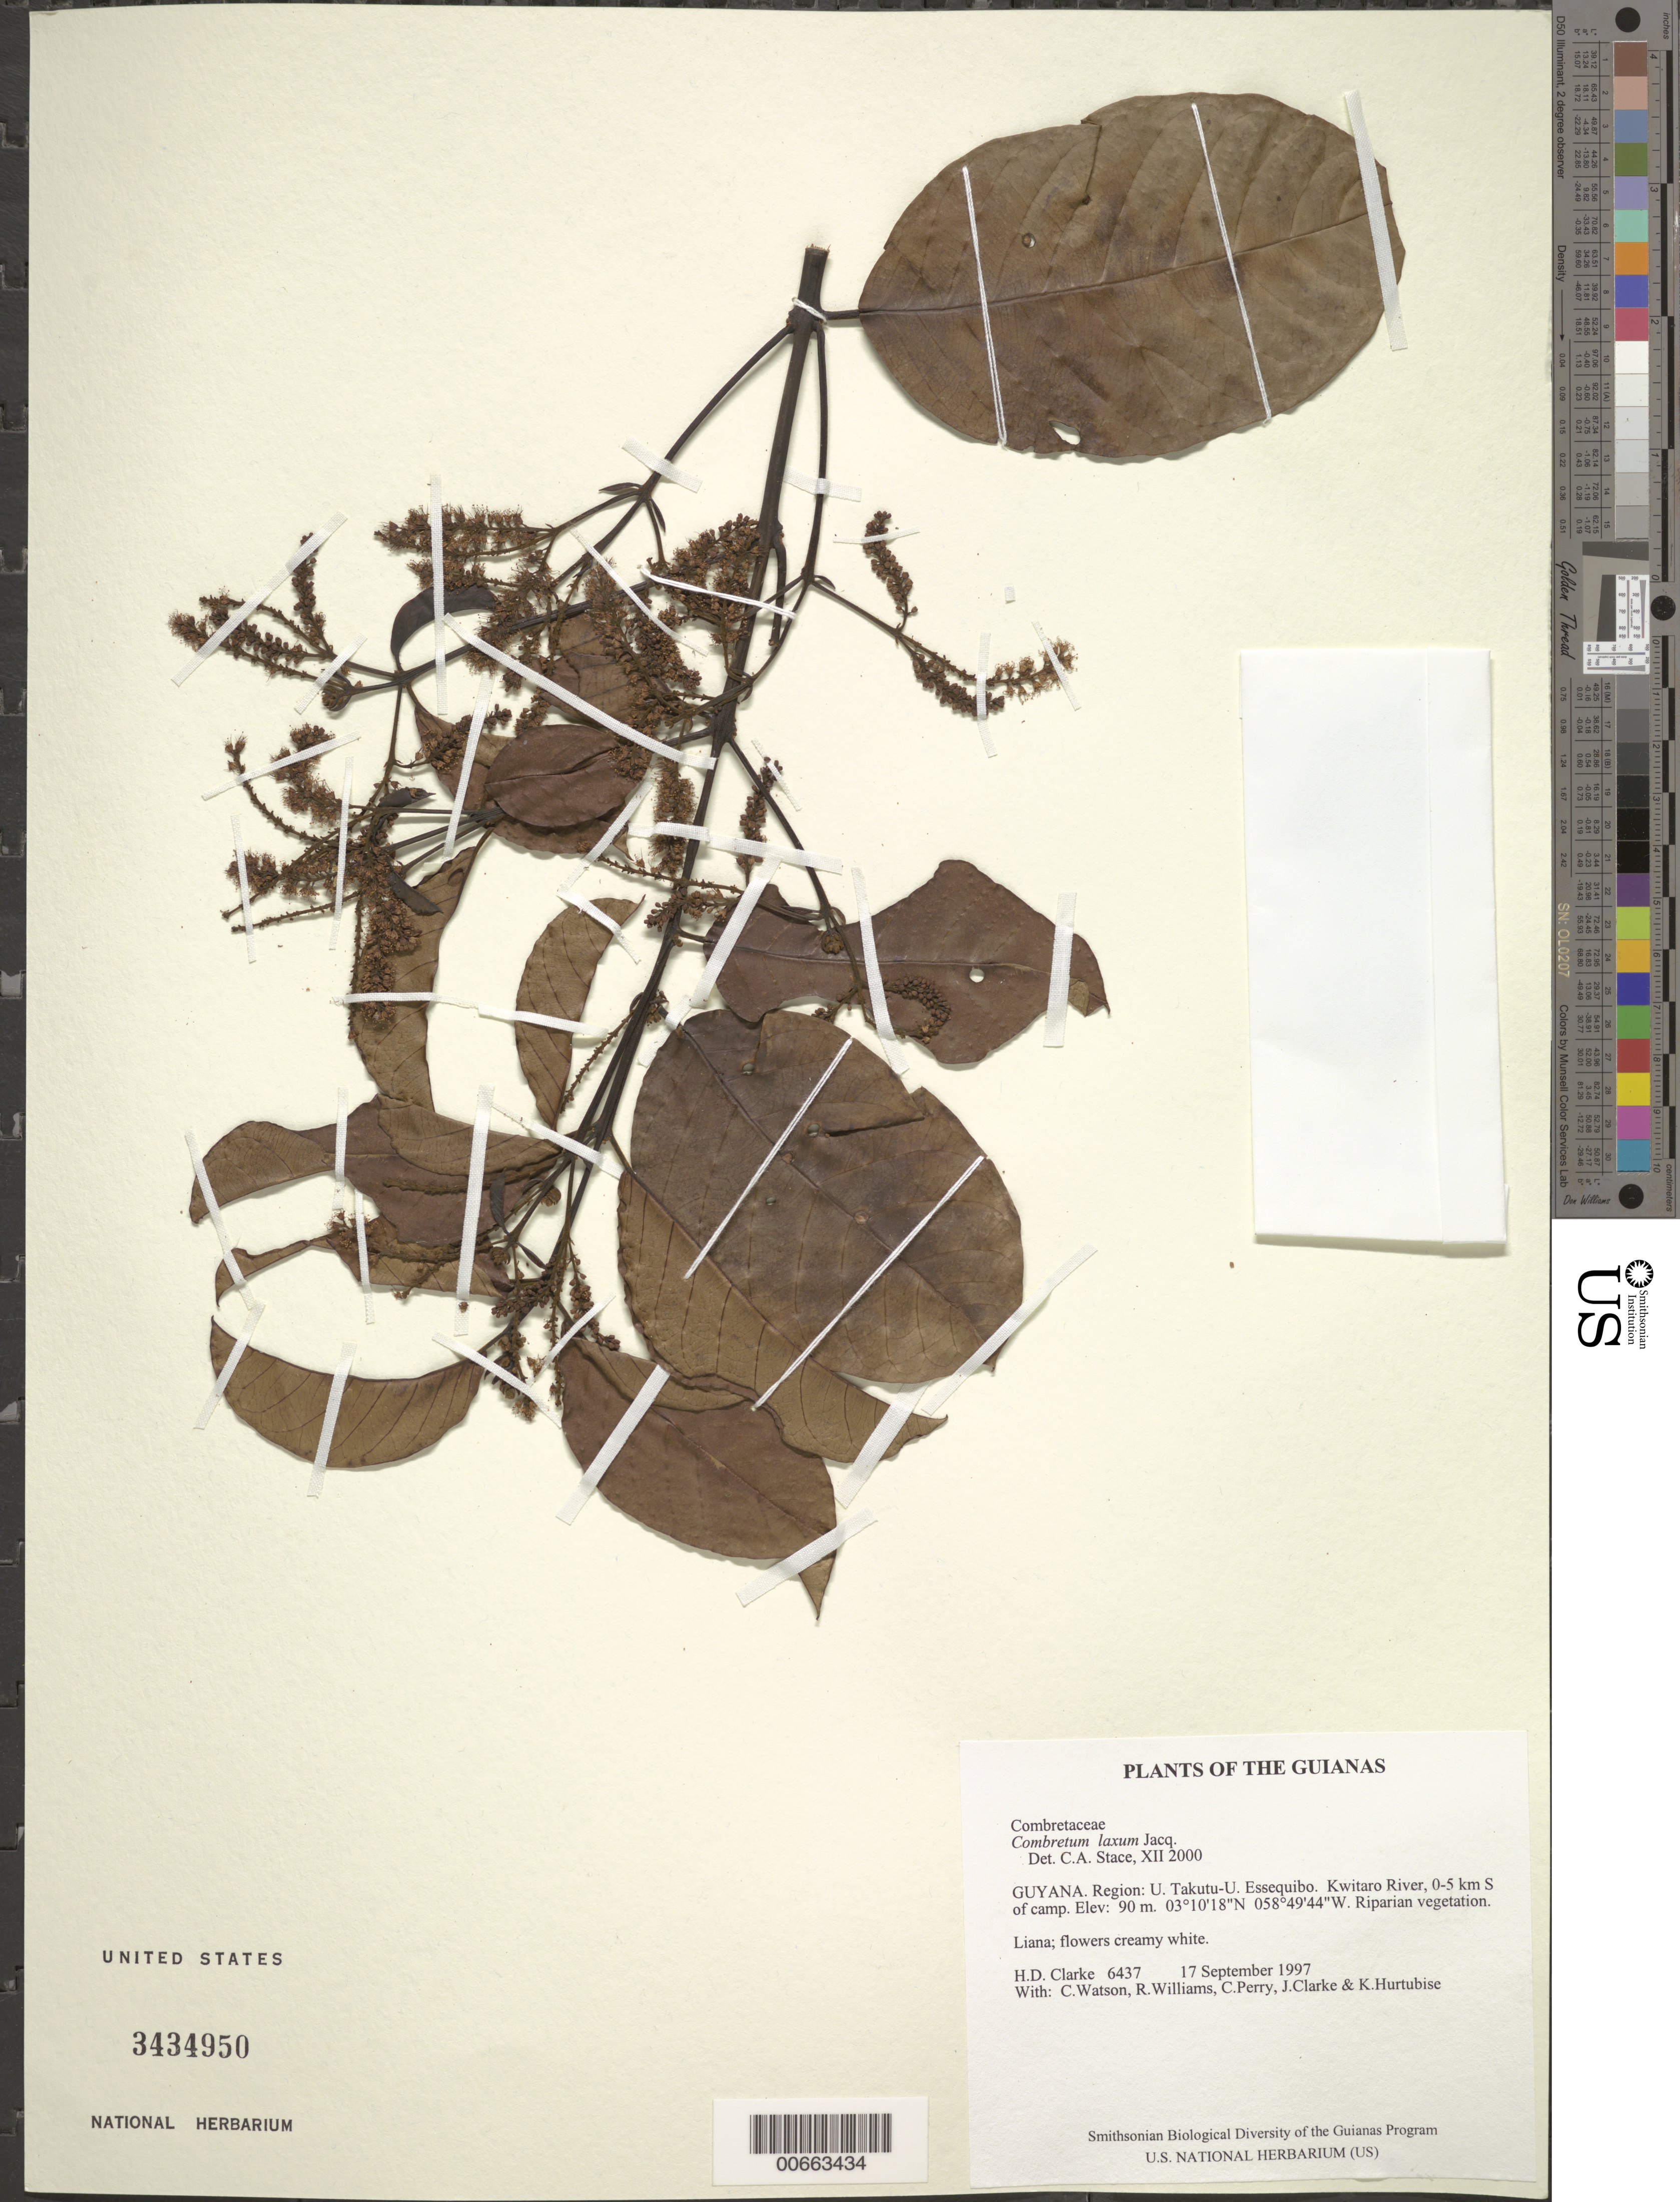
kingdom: Plantae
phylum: Tracheophyta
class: Magnoliopsida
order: Myrtales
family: Combretaceae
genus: Combretum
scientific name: Combretum laxum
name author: Jacq.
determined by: Stace, C. A.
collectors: H. D. Clarke, C. Watson, R. Williams, C. Perry, J. Clarke & K. Hurtubise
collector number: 6437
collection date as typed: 17 September 1997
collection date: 1997-09-17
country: Guyana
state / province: U. Takutu-U. Essequibo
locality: Kwitaro River, 0-5 km S of camp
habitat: Riparian vegetation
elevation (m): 90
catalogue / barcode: US 3434950